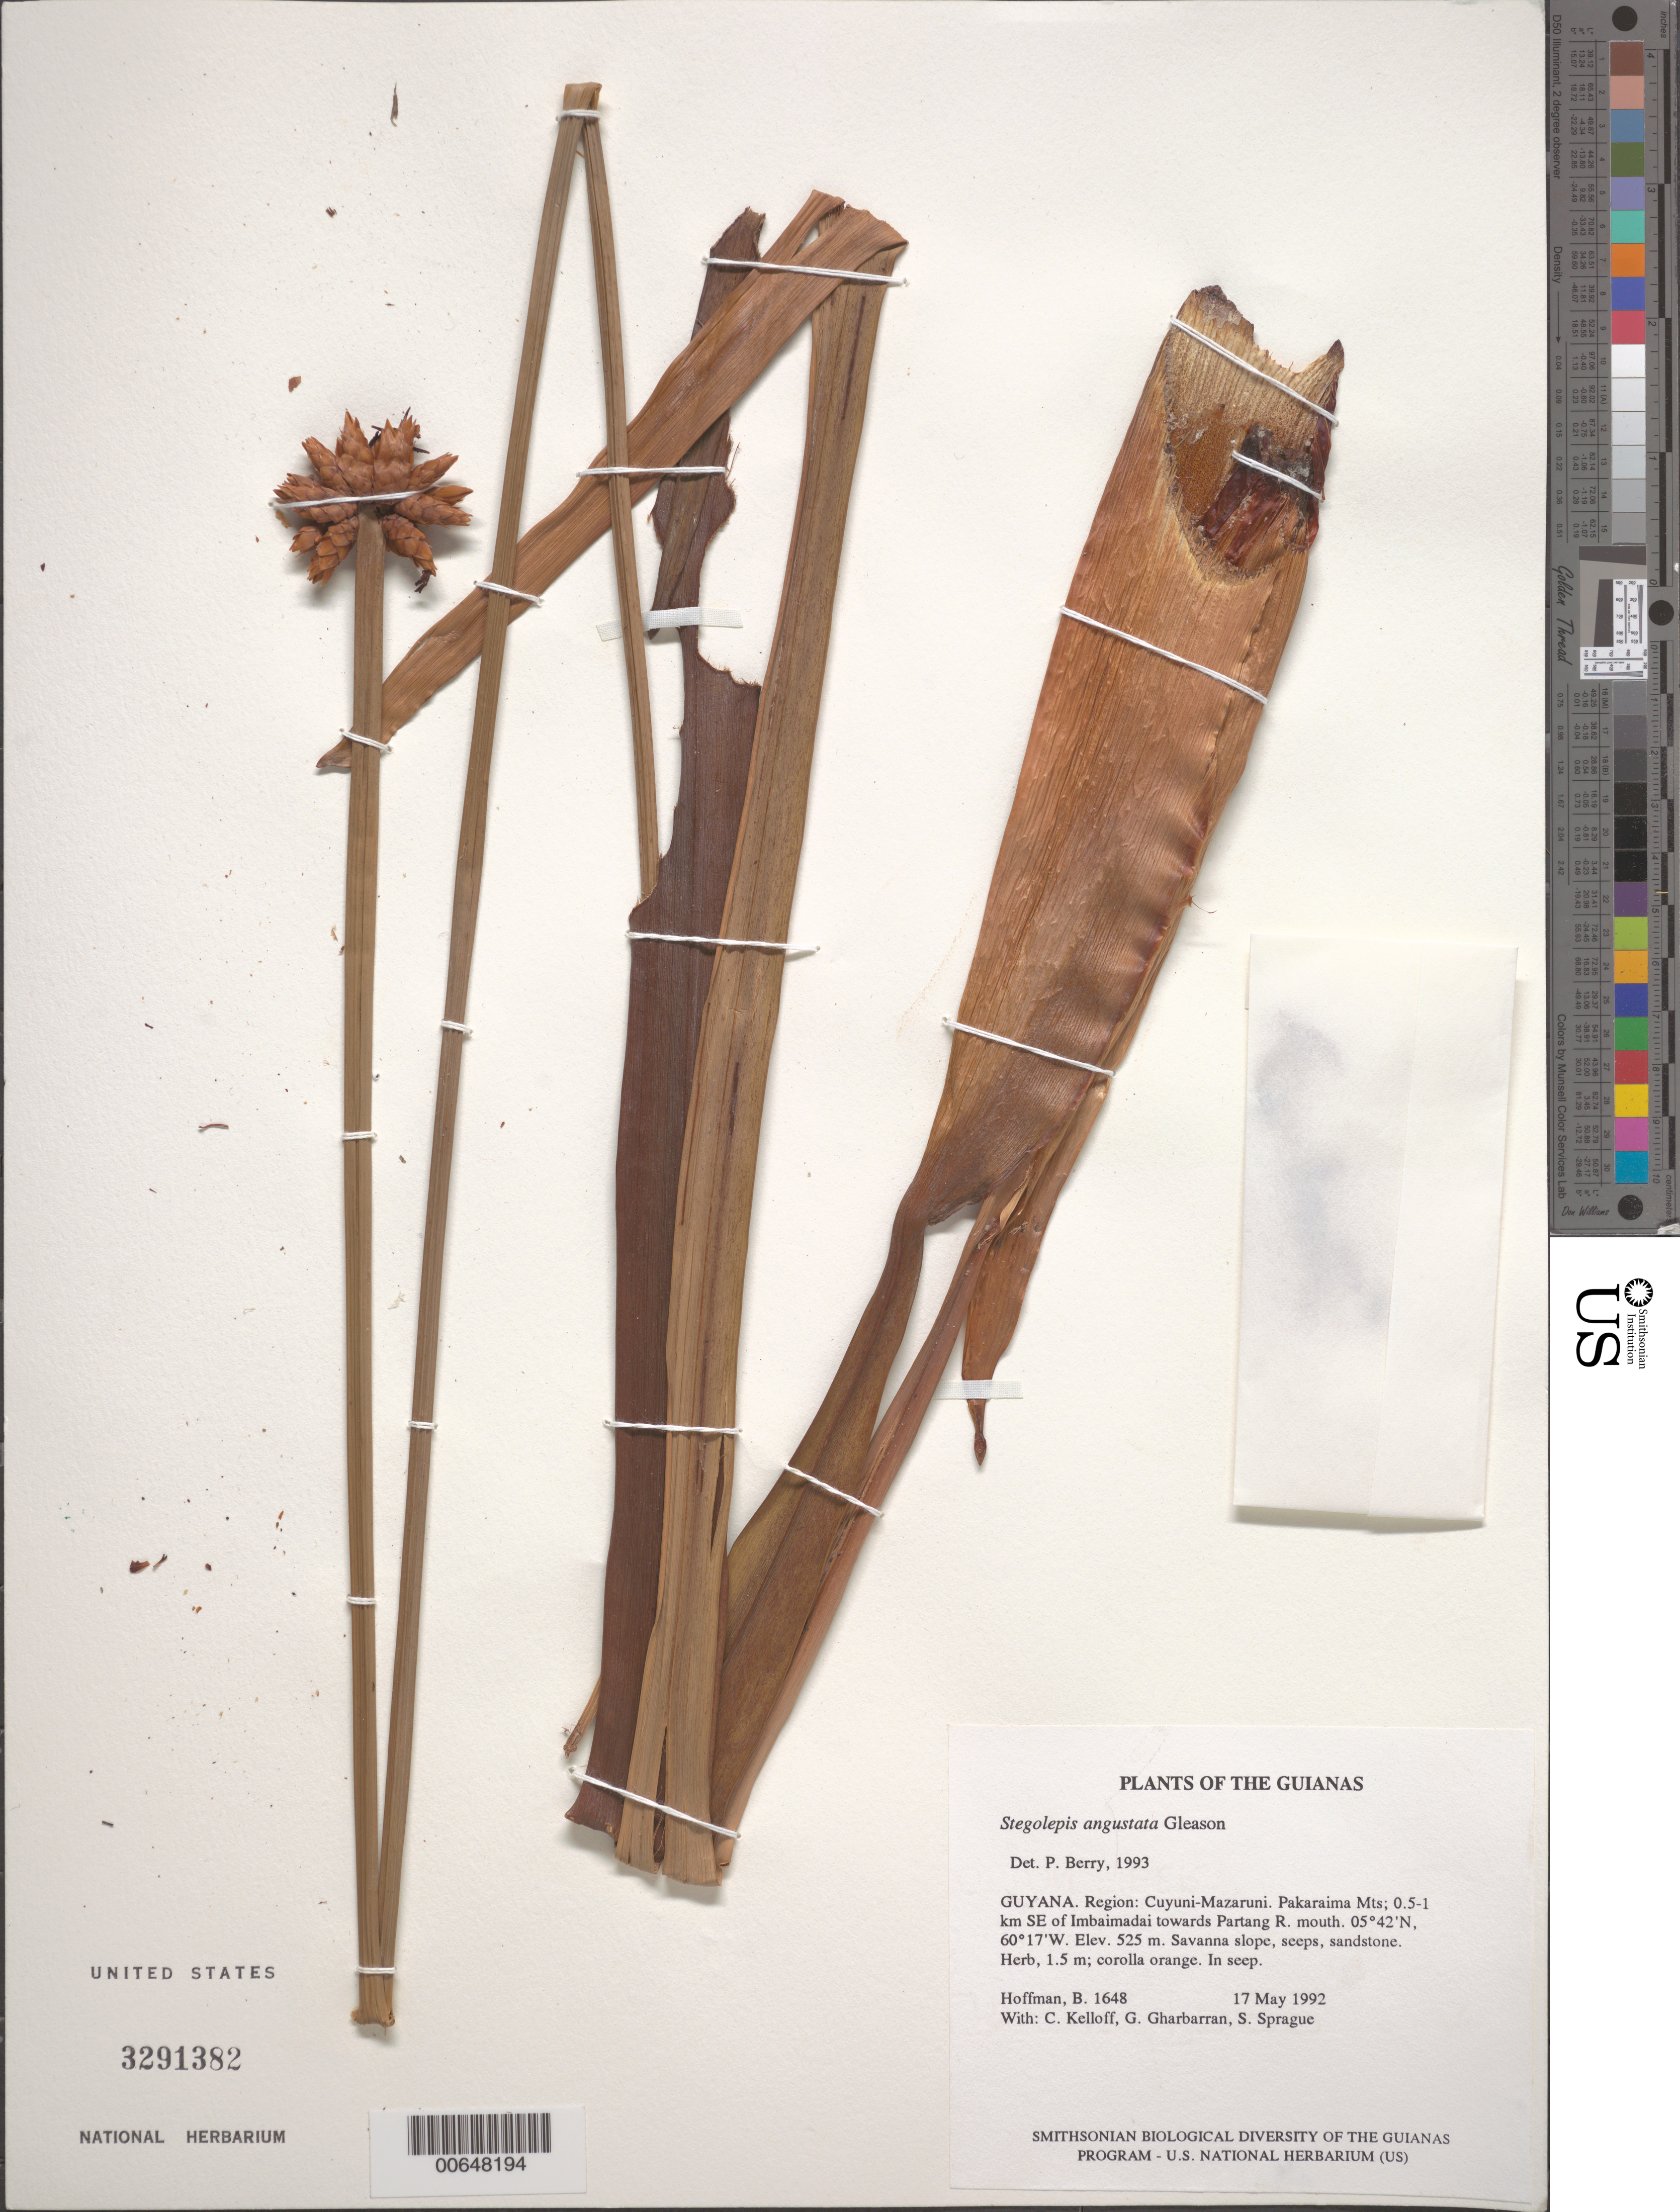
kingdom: Plantae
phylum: Tracheophyta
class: Liliopsida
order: Poales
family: Rapateaceae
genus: Stegolepis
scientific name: Stegolepis angustata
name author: Gleason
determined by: Berry, P. E., (WIS), University of Wisconsin - Madison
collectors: B. Hoffman, C. L. Kelloff, G. Gharbarran & S. Sprague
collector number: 1648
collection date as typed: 17 May 1992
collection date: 1992-05-17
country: Guyana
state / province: Cuyuni-Mazaruni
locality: Pakaraima Mts; 0.5-1 km SE of Imbaimadai towards Partang River mouth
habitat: Savanna slope, seeps, sandstone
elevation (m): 525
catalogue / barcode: US 3291382